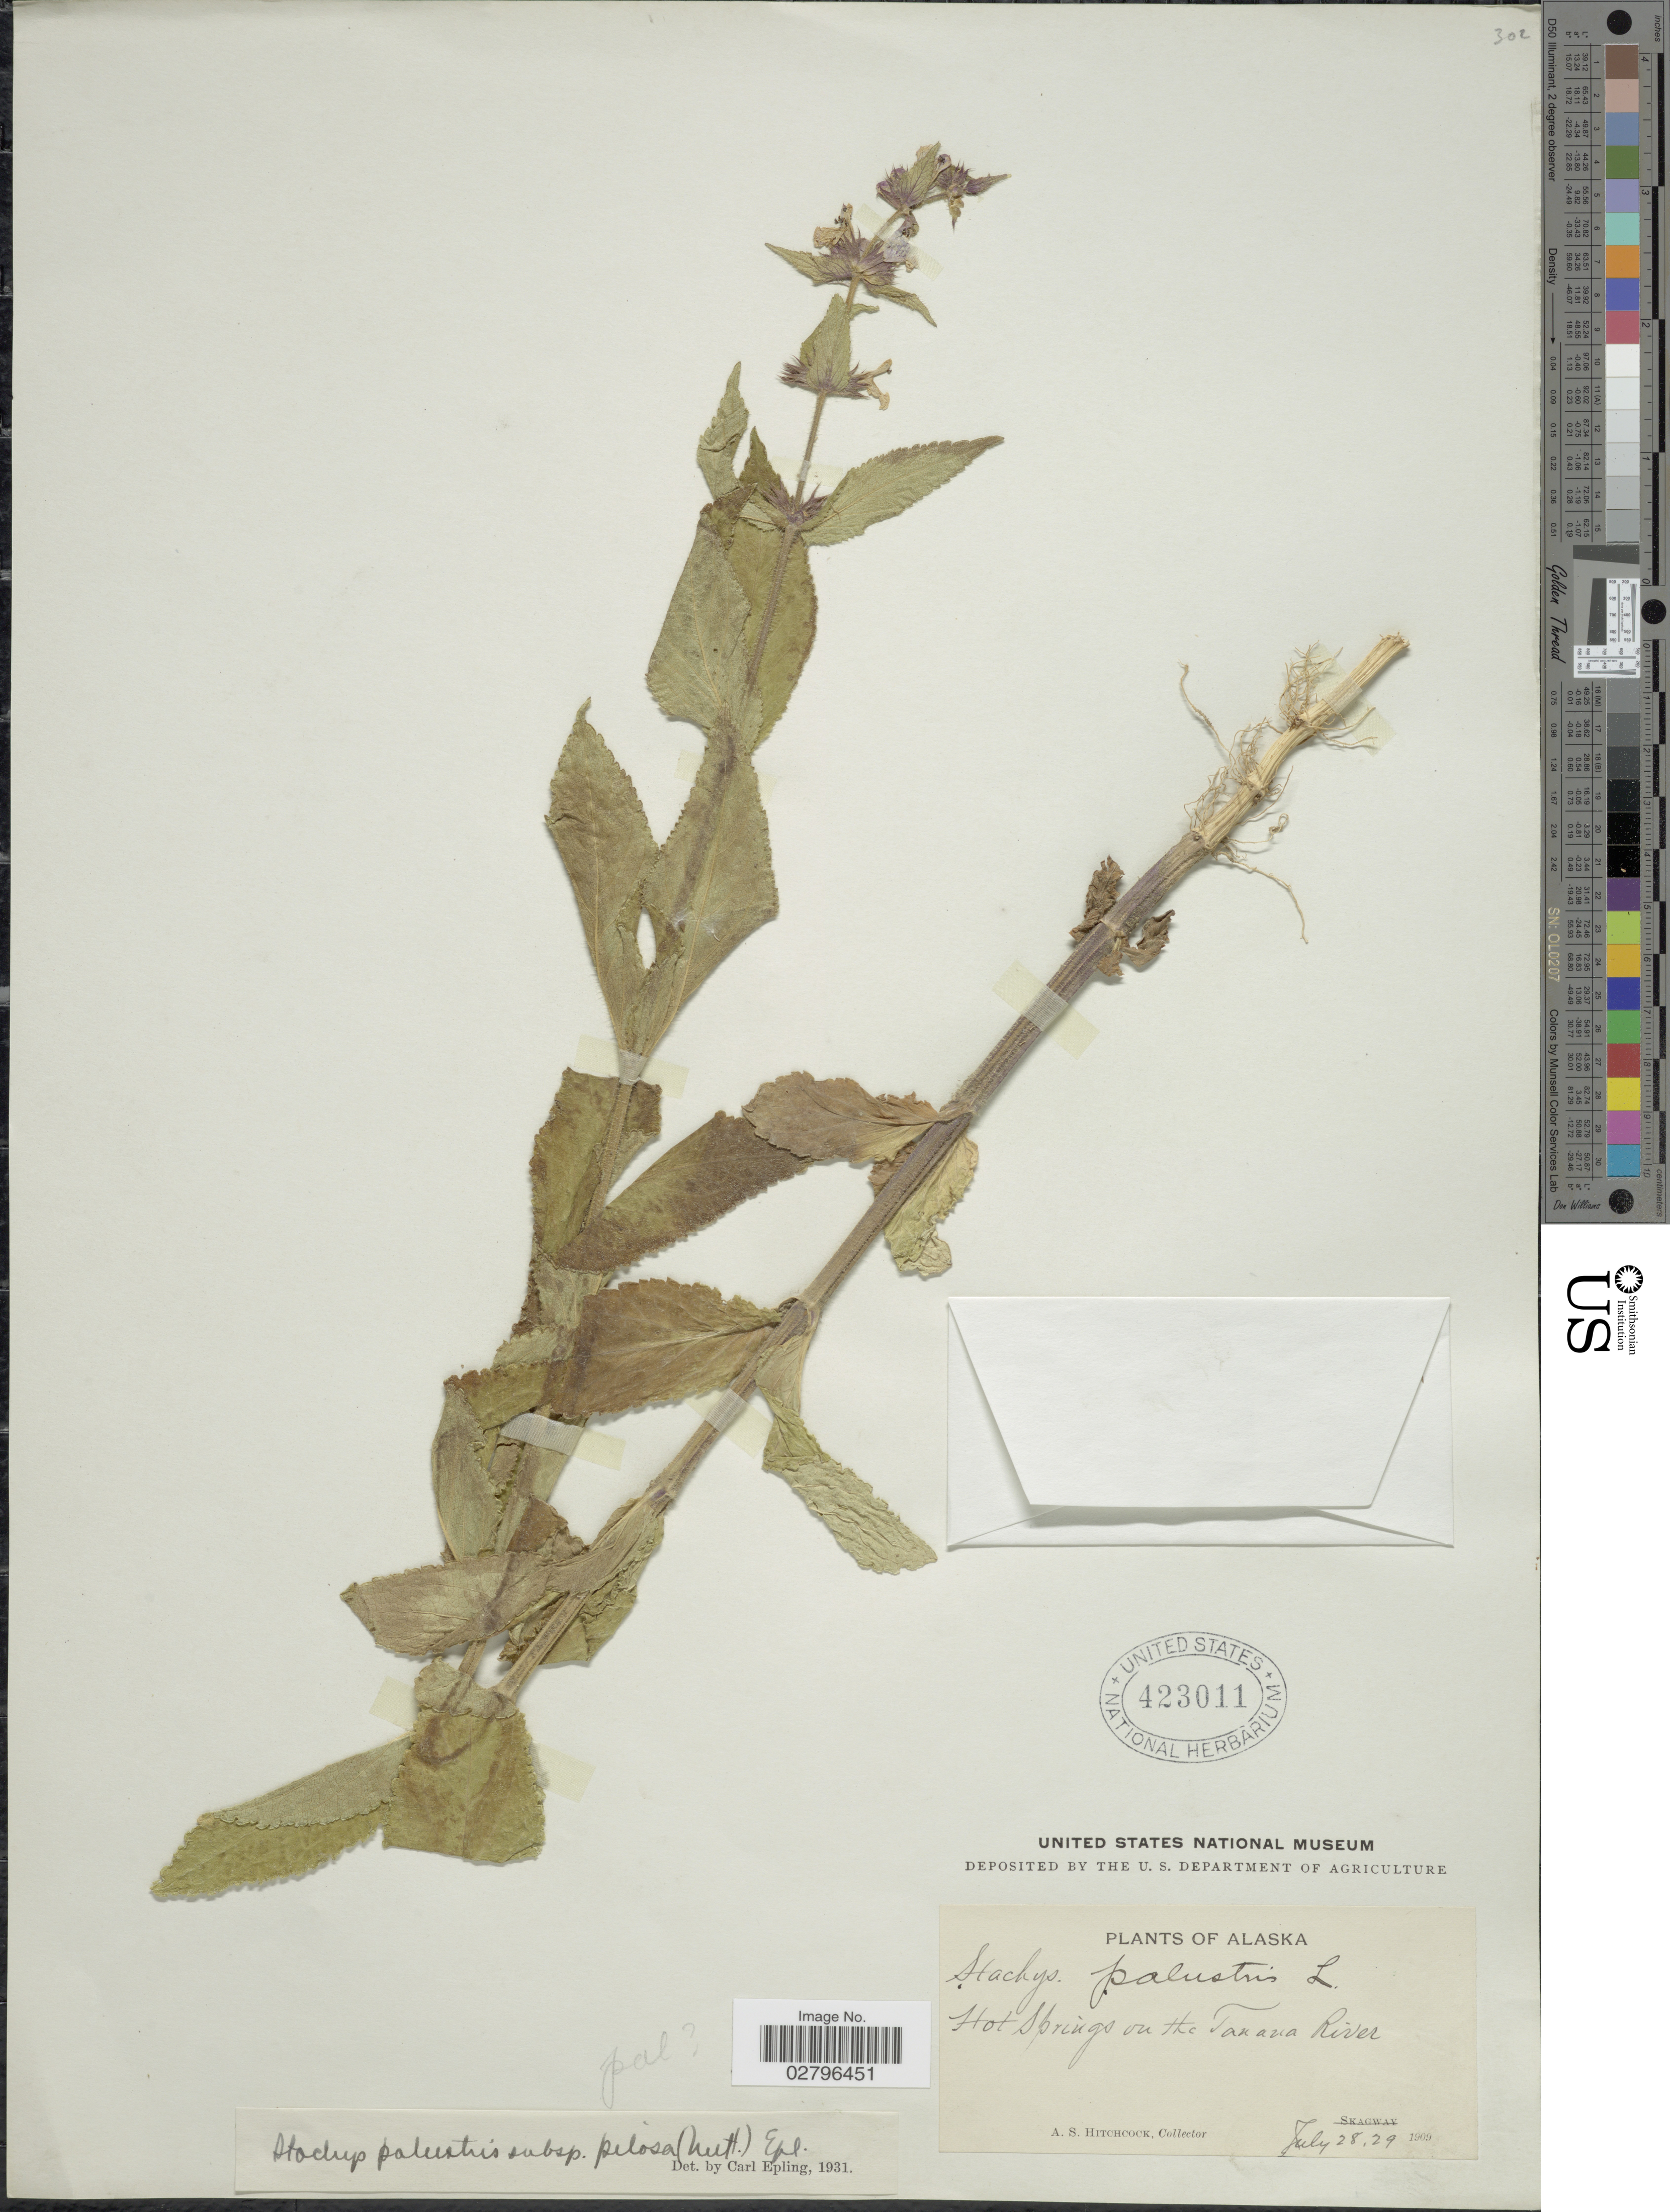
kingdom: Plantae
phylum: Tracheophyta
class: Magnoliopsida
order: Lamiales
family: Lamiaceae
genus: Stachys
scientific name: Stachys palustris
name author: L.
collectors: A. S. Hitchcock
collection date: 1909-07-28/1909-07-29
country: United States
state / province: Alaska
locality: Hot Springs on the Tanana River.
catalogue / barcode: US 423011